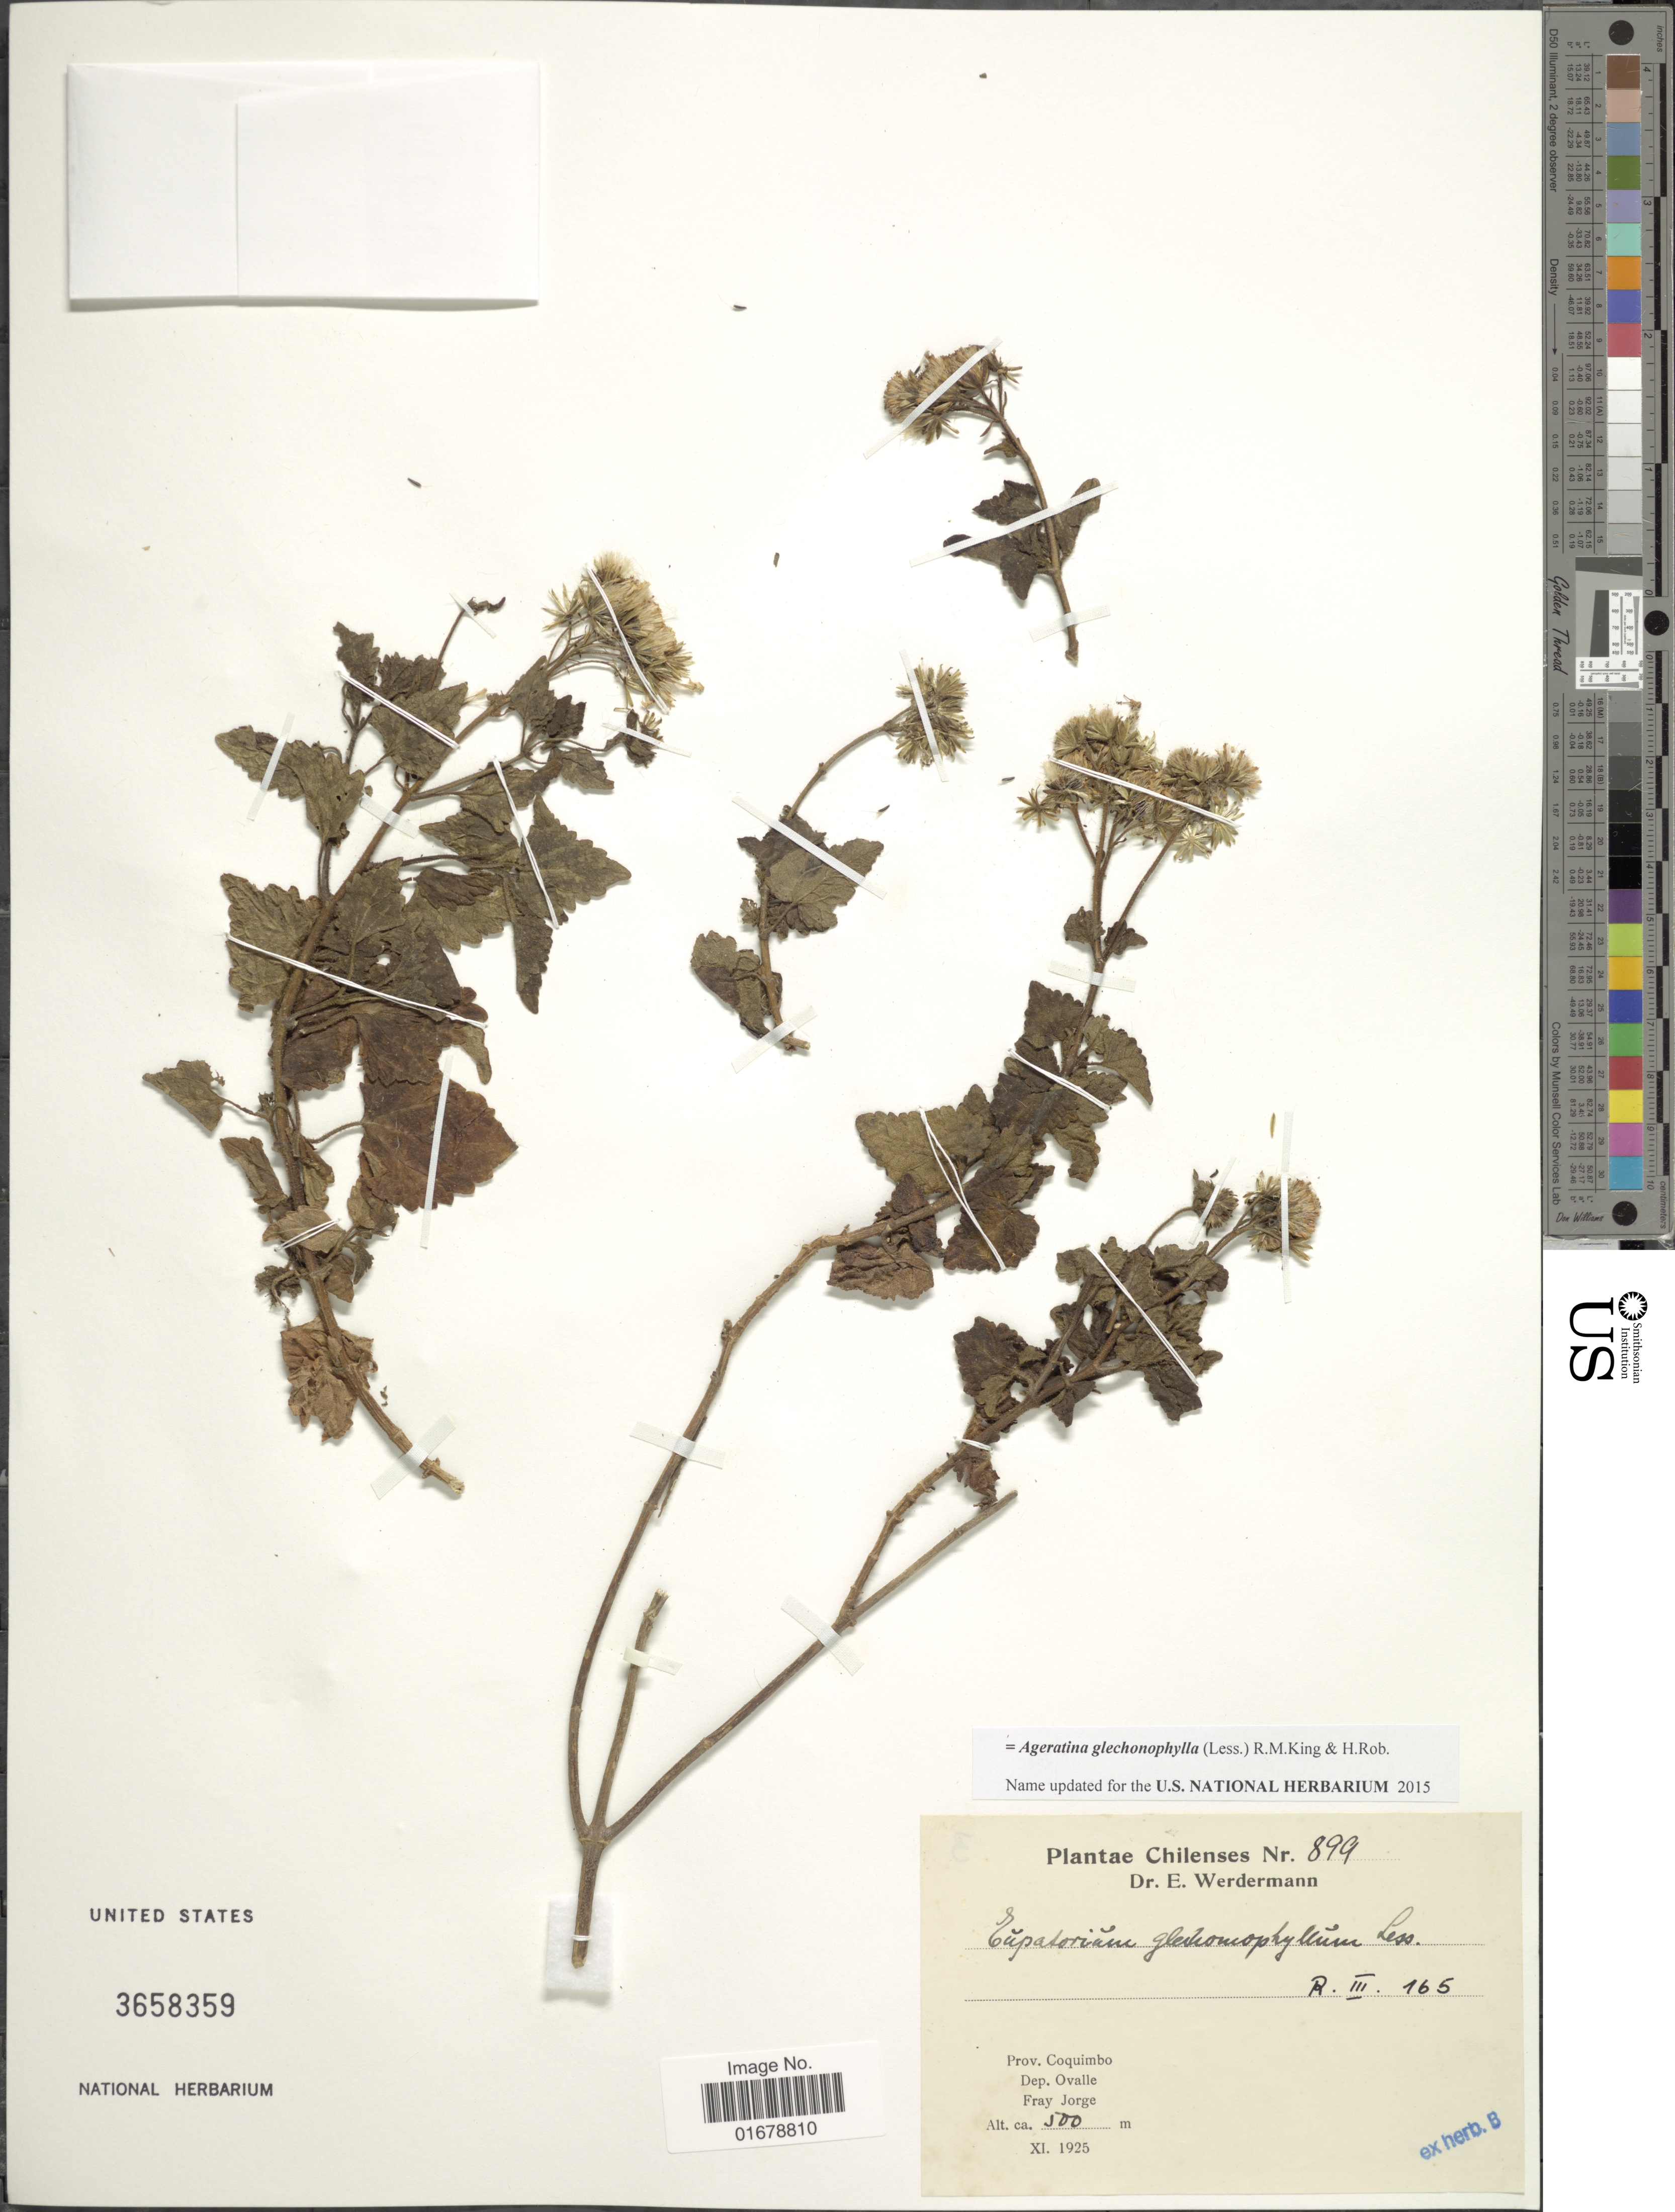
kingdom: Plantae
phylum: Tracheophyta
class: Magnoliopsida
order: Asterales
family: Asteraceae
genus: Ageratina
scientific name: Ageratina glechonophylla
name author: (Less.) R.M. King & H. Rob.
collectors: E. Werdermann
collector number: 899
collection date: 1925-11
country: Chile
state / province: Coquimbo (IV)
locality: Prov. Coquimbo, Dep. Ovalle, Fray Jorge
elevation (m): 500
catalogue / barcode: US 3658359